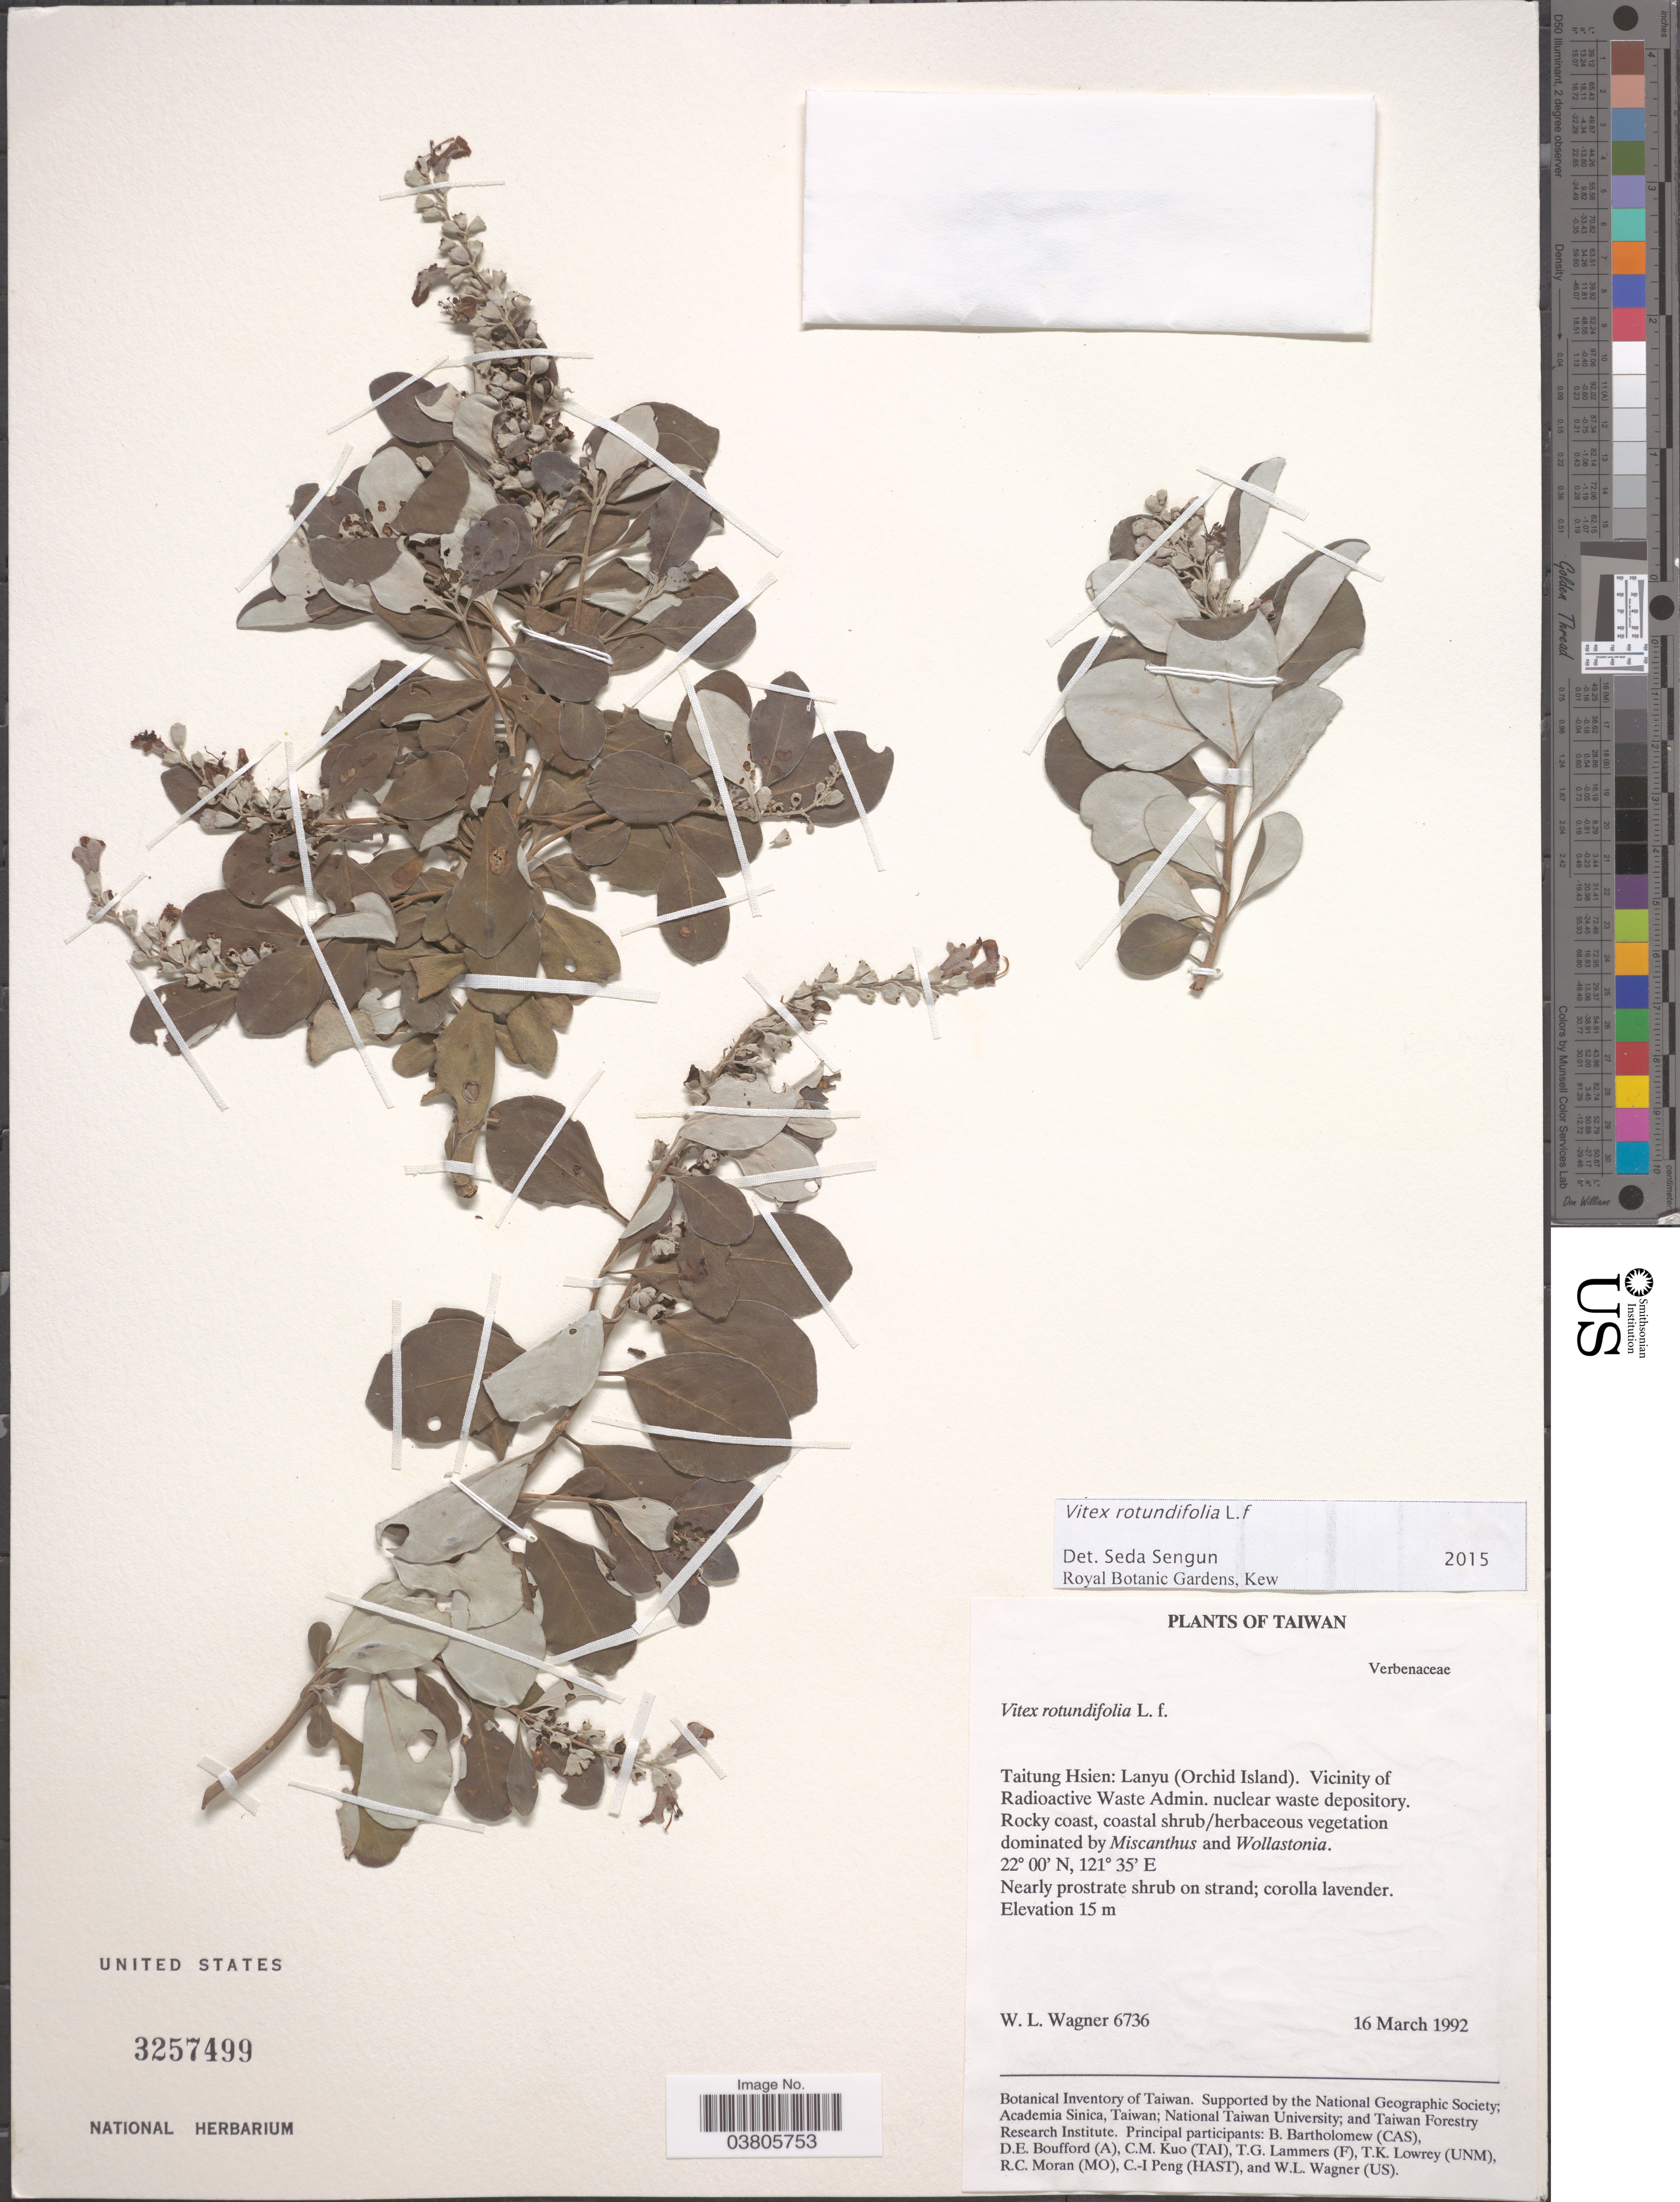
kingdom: Plantae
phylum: Tracheophyta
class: Magnoliopsida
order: Lamiales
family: Lamiaceae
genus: Vitex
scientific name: Vitex rotundifolia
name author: L. f.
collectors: W. L. Wagner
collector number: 6736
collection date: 1992-03-16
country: Taiwan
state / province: Taitung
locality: Taitung Hsien: lanyu (Orchid Island). Vicinity of Radioactiver Wast Admin.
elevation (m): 15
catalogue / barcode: US 3257499